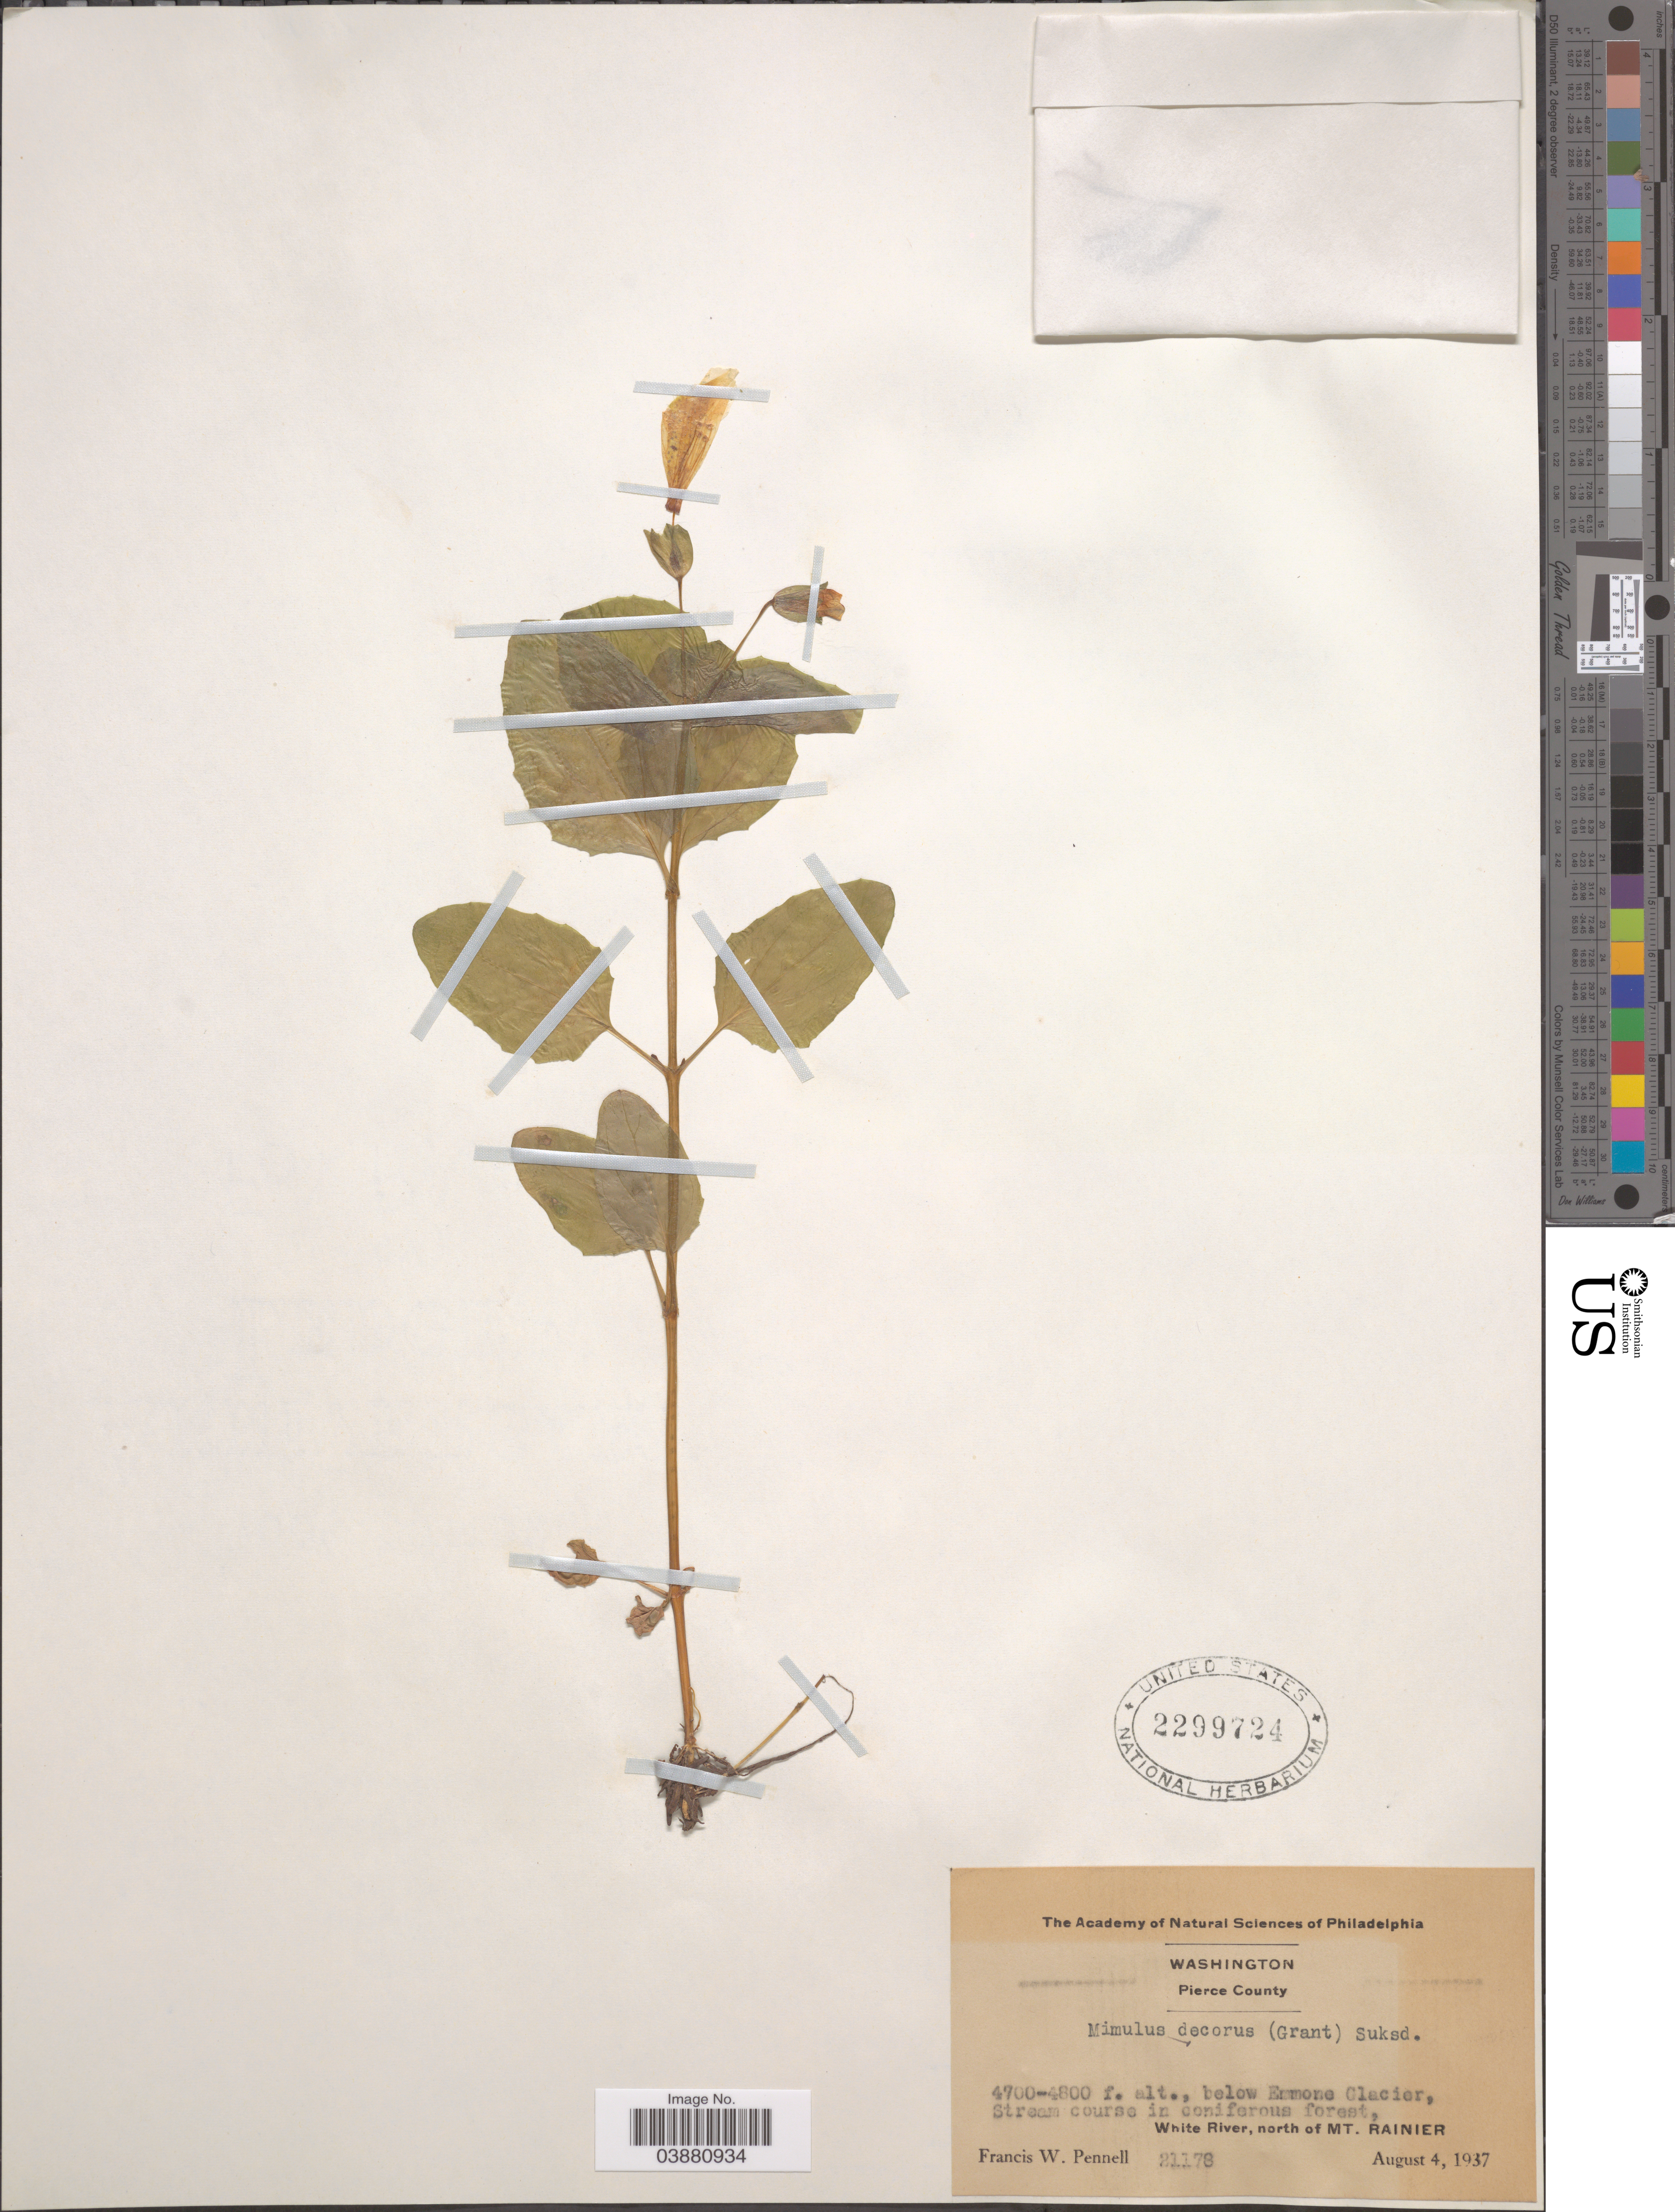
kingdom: Plantae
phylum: Tracheophyta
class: Magnoliopsida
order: Lamiales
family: Phrymaceae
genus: Mimulus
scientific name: Mimulus decorus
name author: (A.L. Grant) Suksd.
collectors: F. W. Pennell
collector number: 21178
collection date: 1937-08-04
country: United States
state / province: Washington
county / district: Pierce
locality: Pierce County. Below Emmone Glacier, Stream course in coniferous forest, White River, north of Mt. Rainier.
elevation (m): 1433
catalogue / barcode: US 2299724